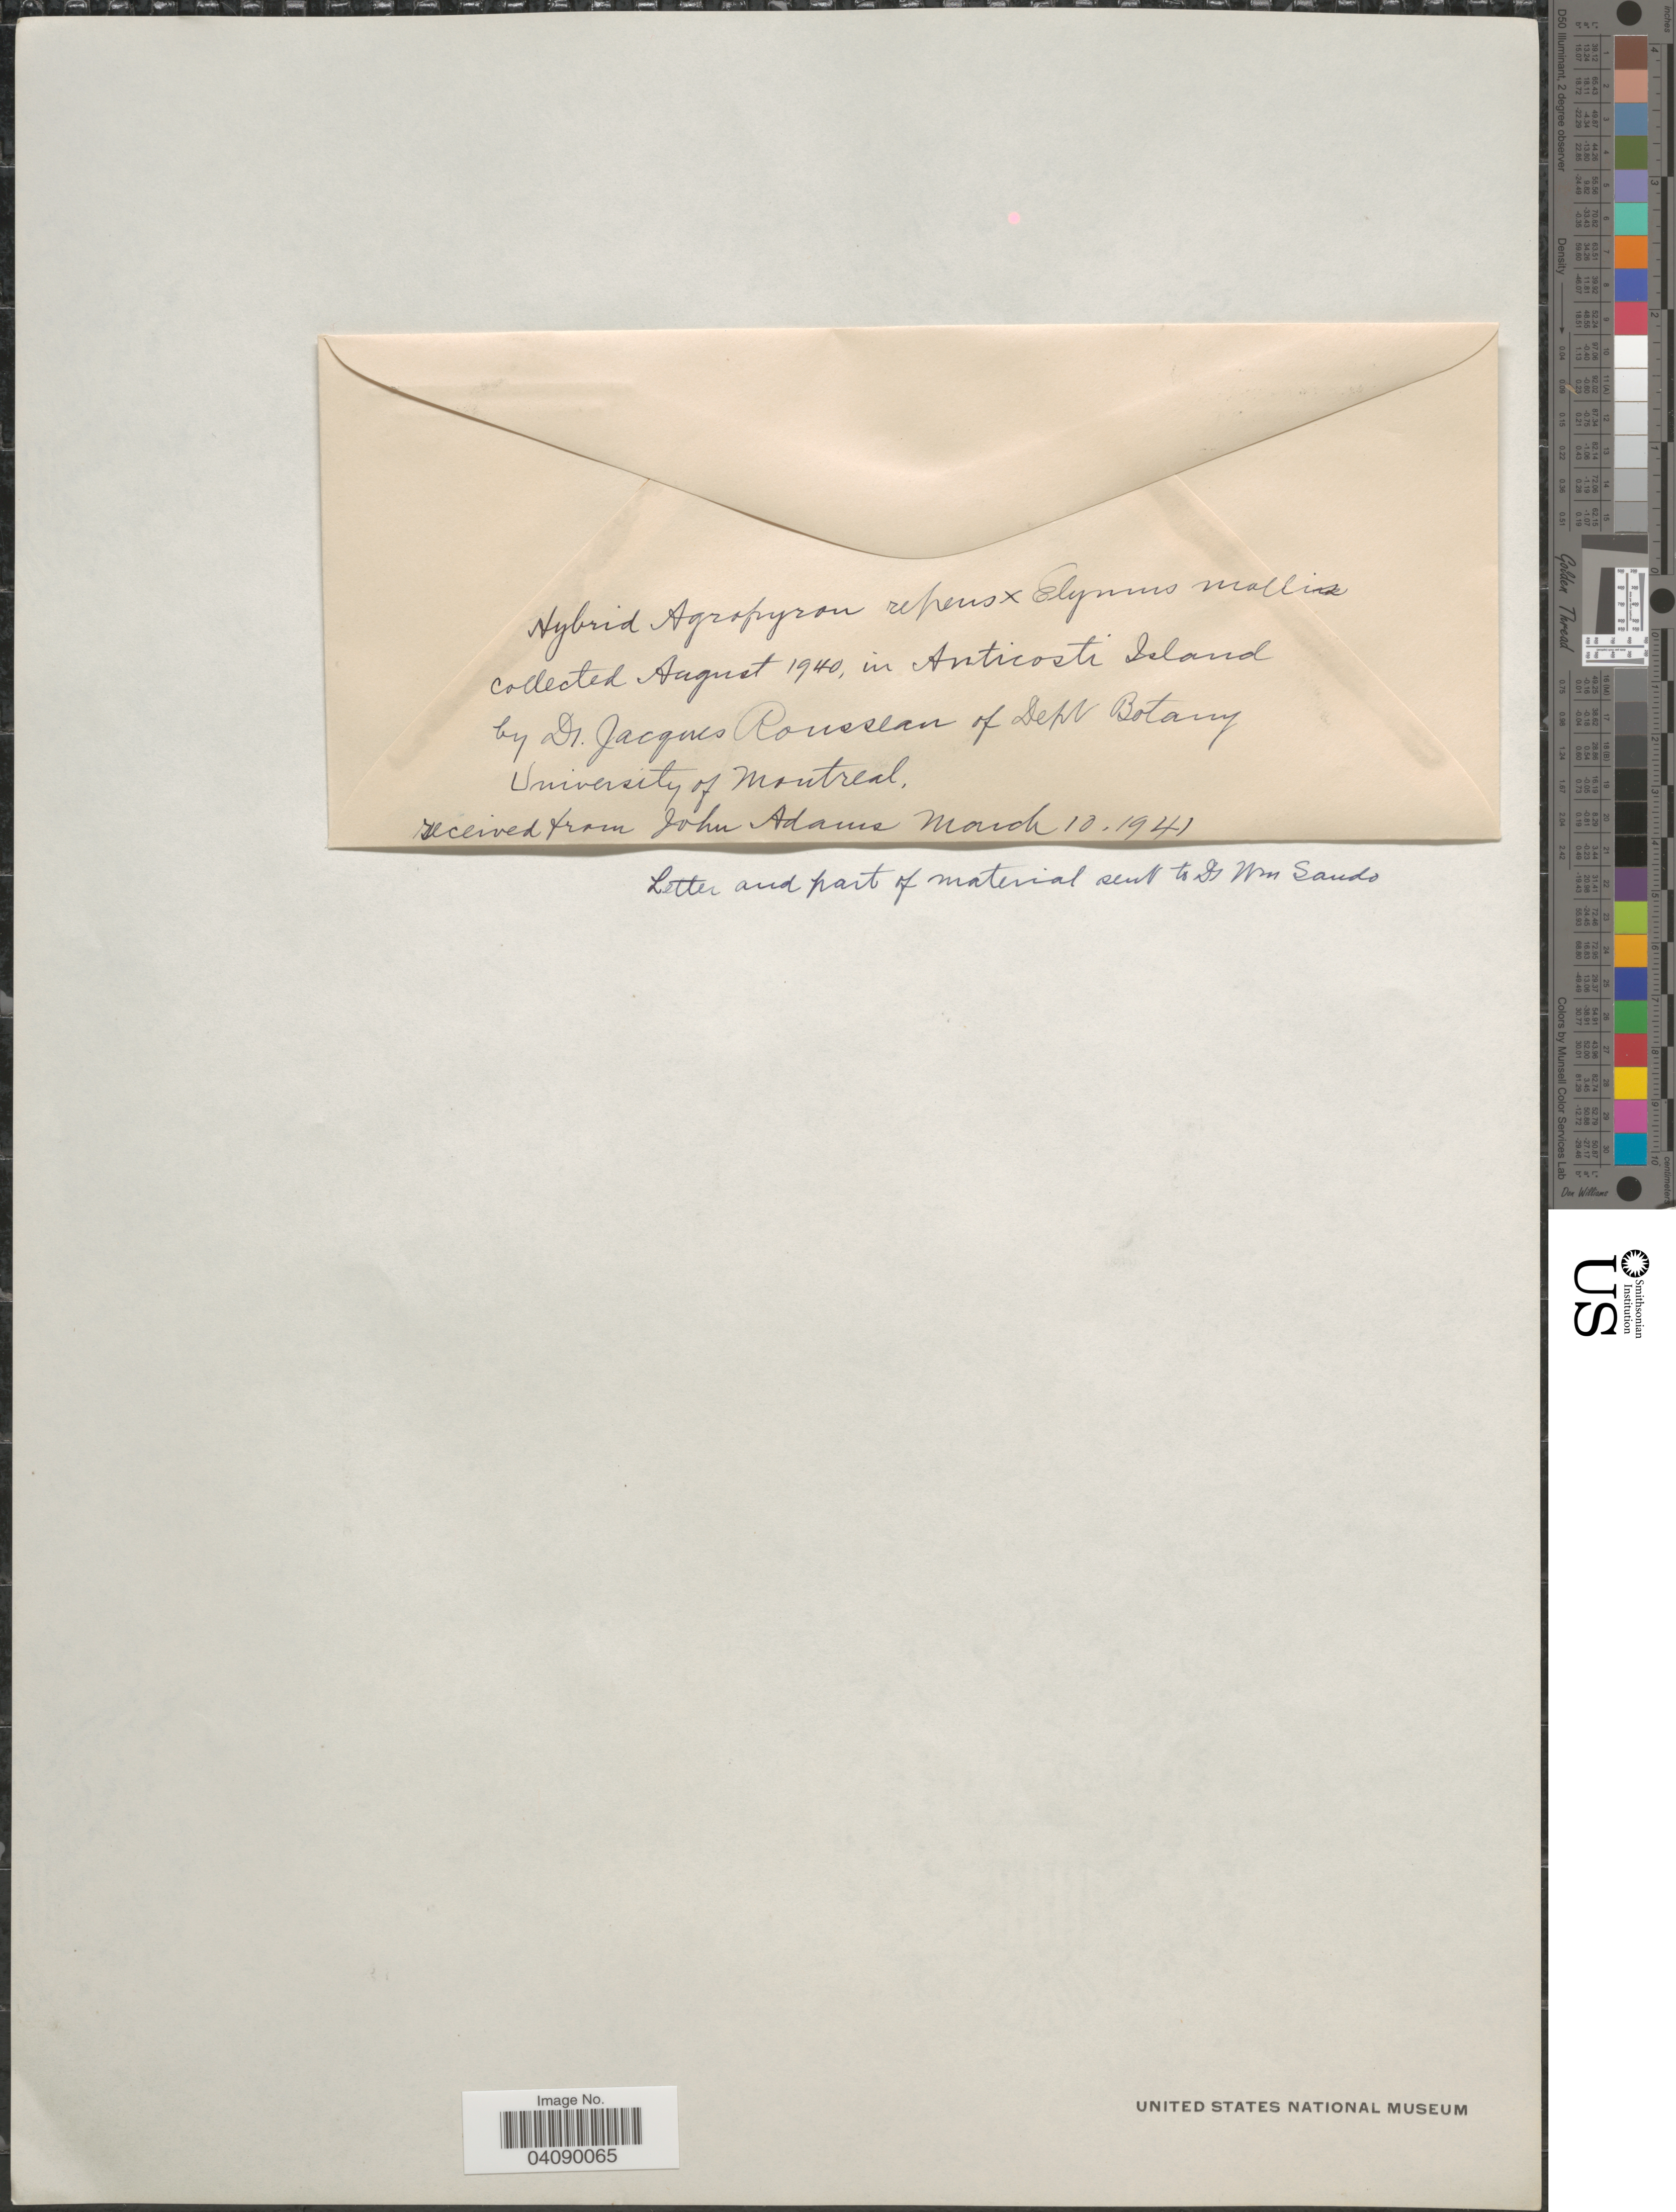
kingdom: Plantae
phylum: Tracheophyta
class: Liliopsida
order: Poales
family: Poaceae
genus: Agroelymus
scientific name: x Agroelymus sp.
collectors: J. Rousseau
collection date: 1940-08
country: Canada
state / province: Quebec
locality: In Anticosti Island.